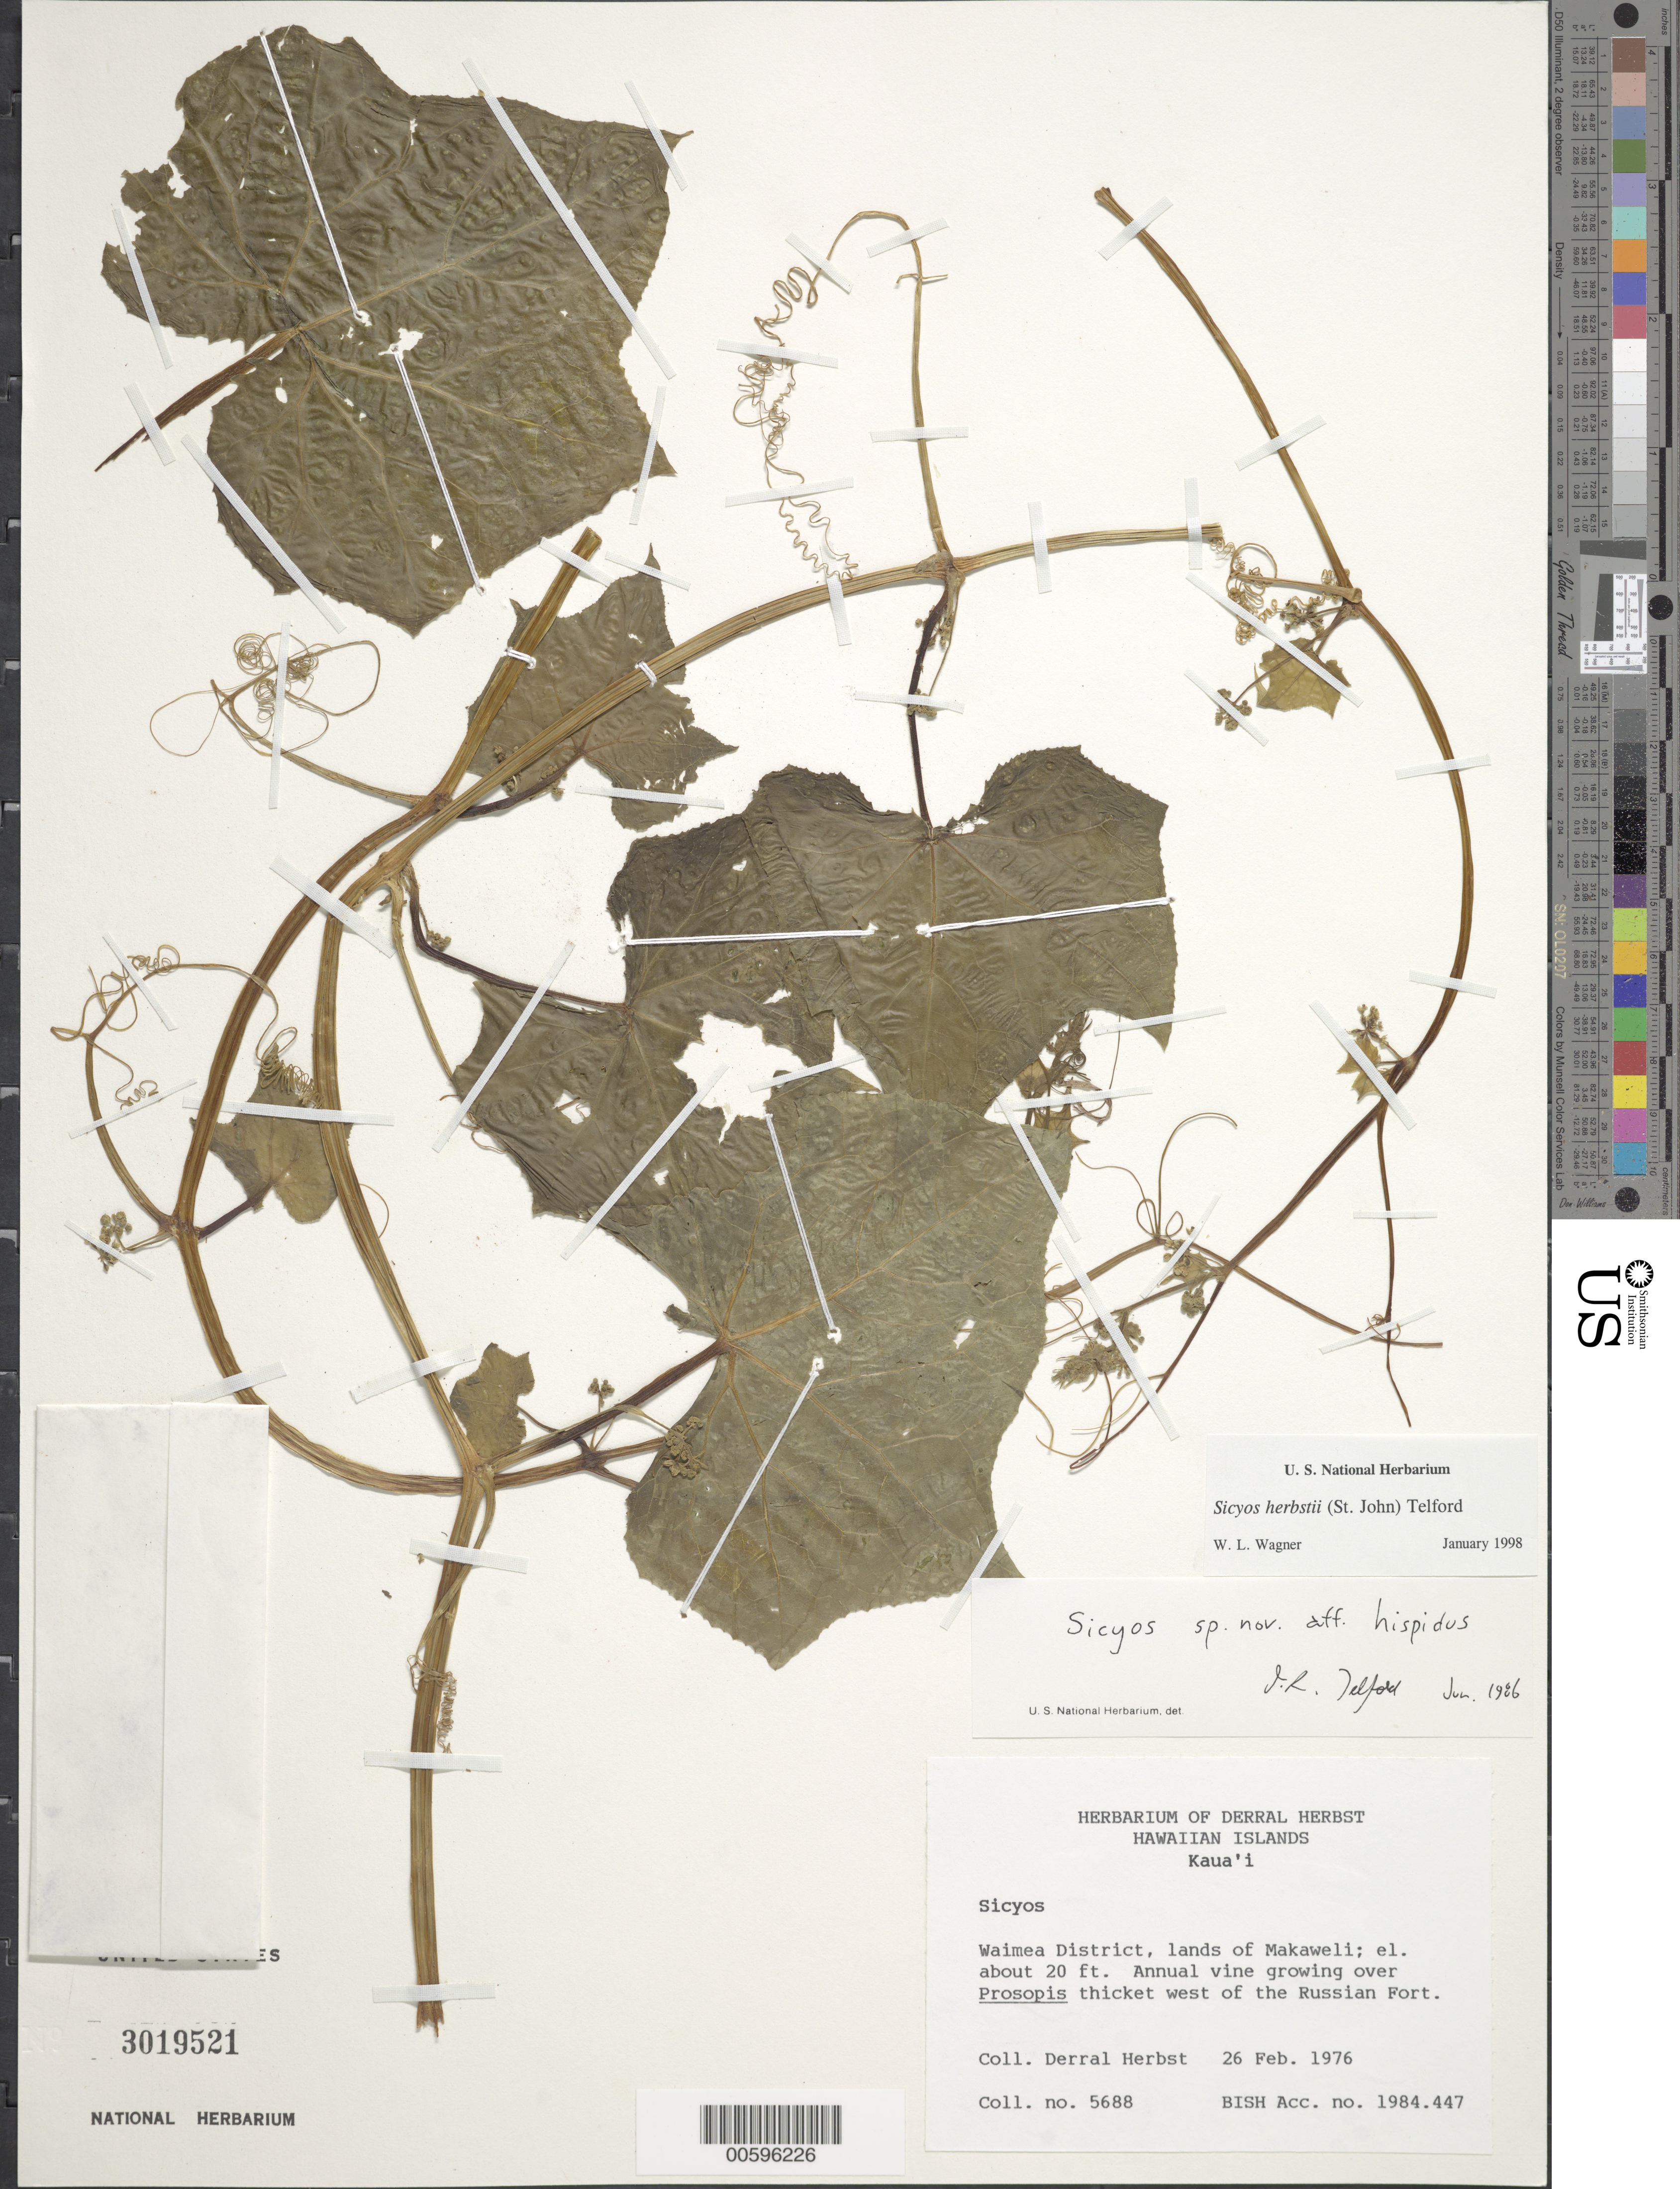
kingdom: Plantae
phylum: Tracheophyta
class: Magnoliopsida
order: Cucurbitales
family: Cucurbitaceae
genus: Sicyos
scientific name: Sicyos herbstii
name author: (H. St. John) Telford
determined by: Wagner, W. L., (BOT), Smithsonian Institution - National Museum of Natural History (UNITED STATES)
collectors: D. R. Herbst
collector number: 5688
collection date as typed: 26 Feb 1976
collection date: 1976-02-26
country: United States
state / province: Hawaii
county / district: Kauai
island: Kaua'i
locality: Waimea Dist, lands of Makaweli. W of the Russian Fort.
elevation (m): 6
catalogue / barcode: US 3019521